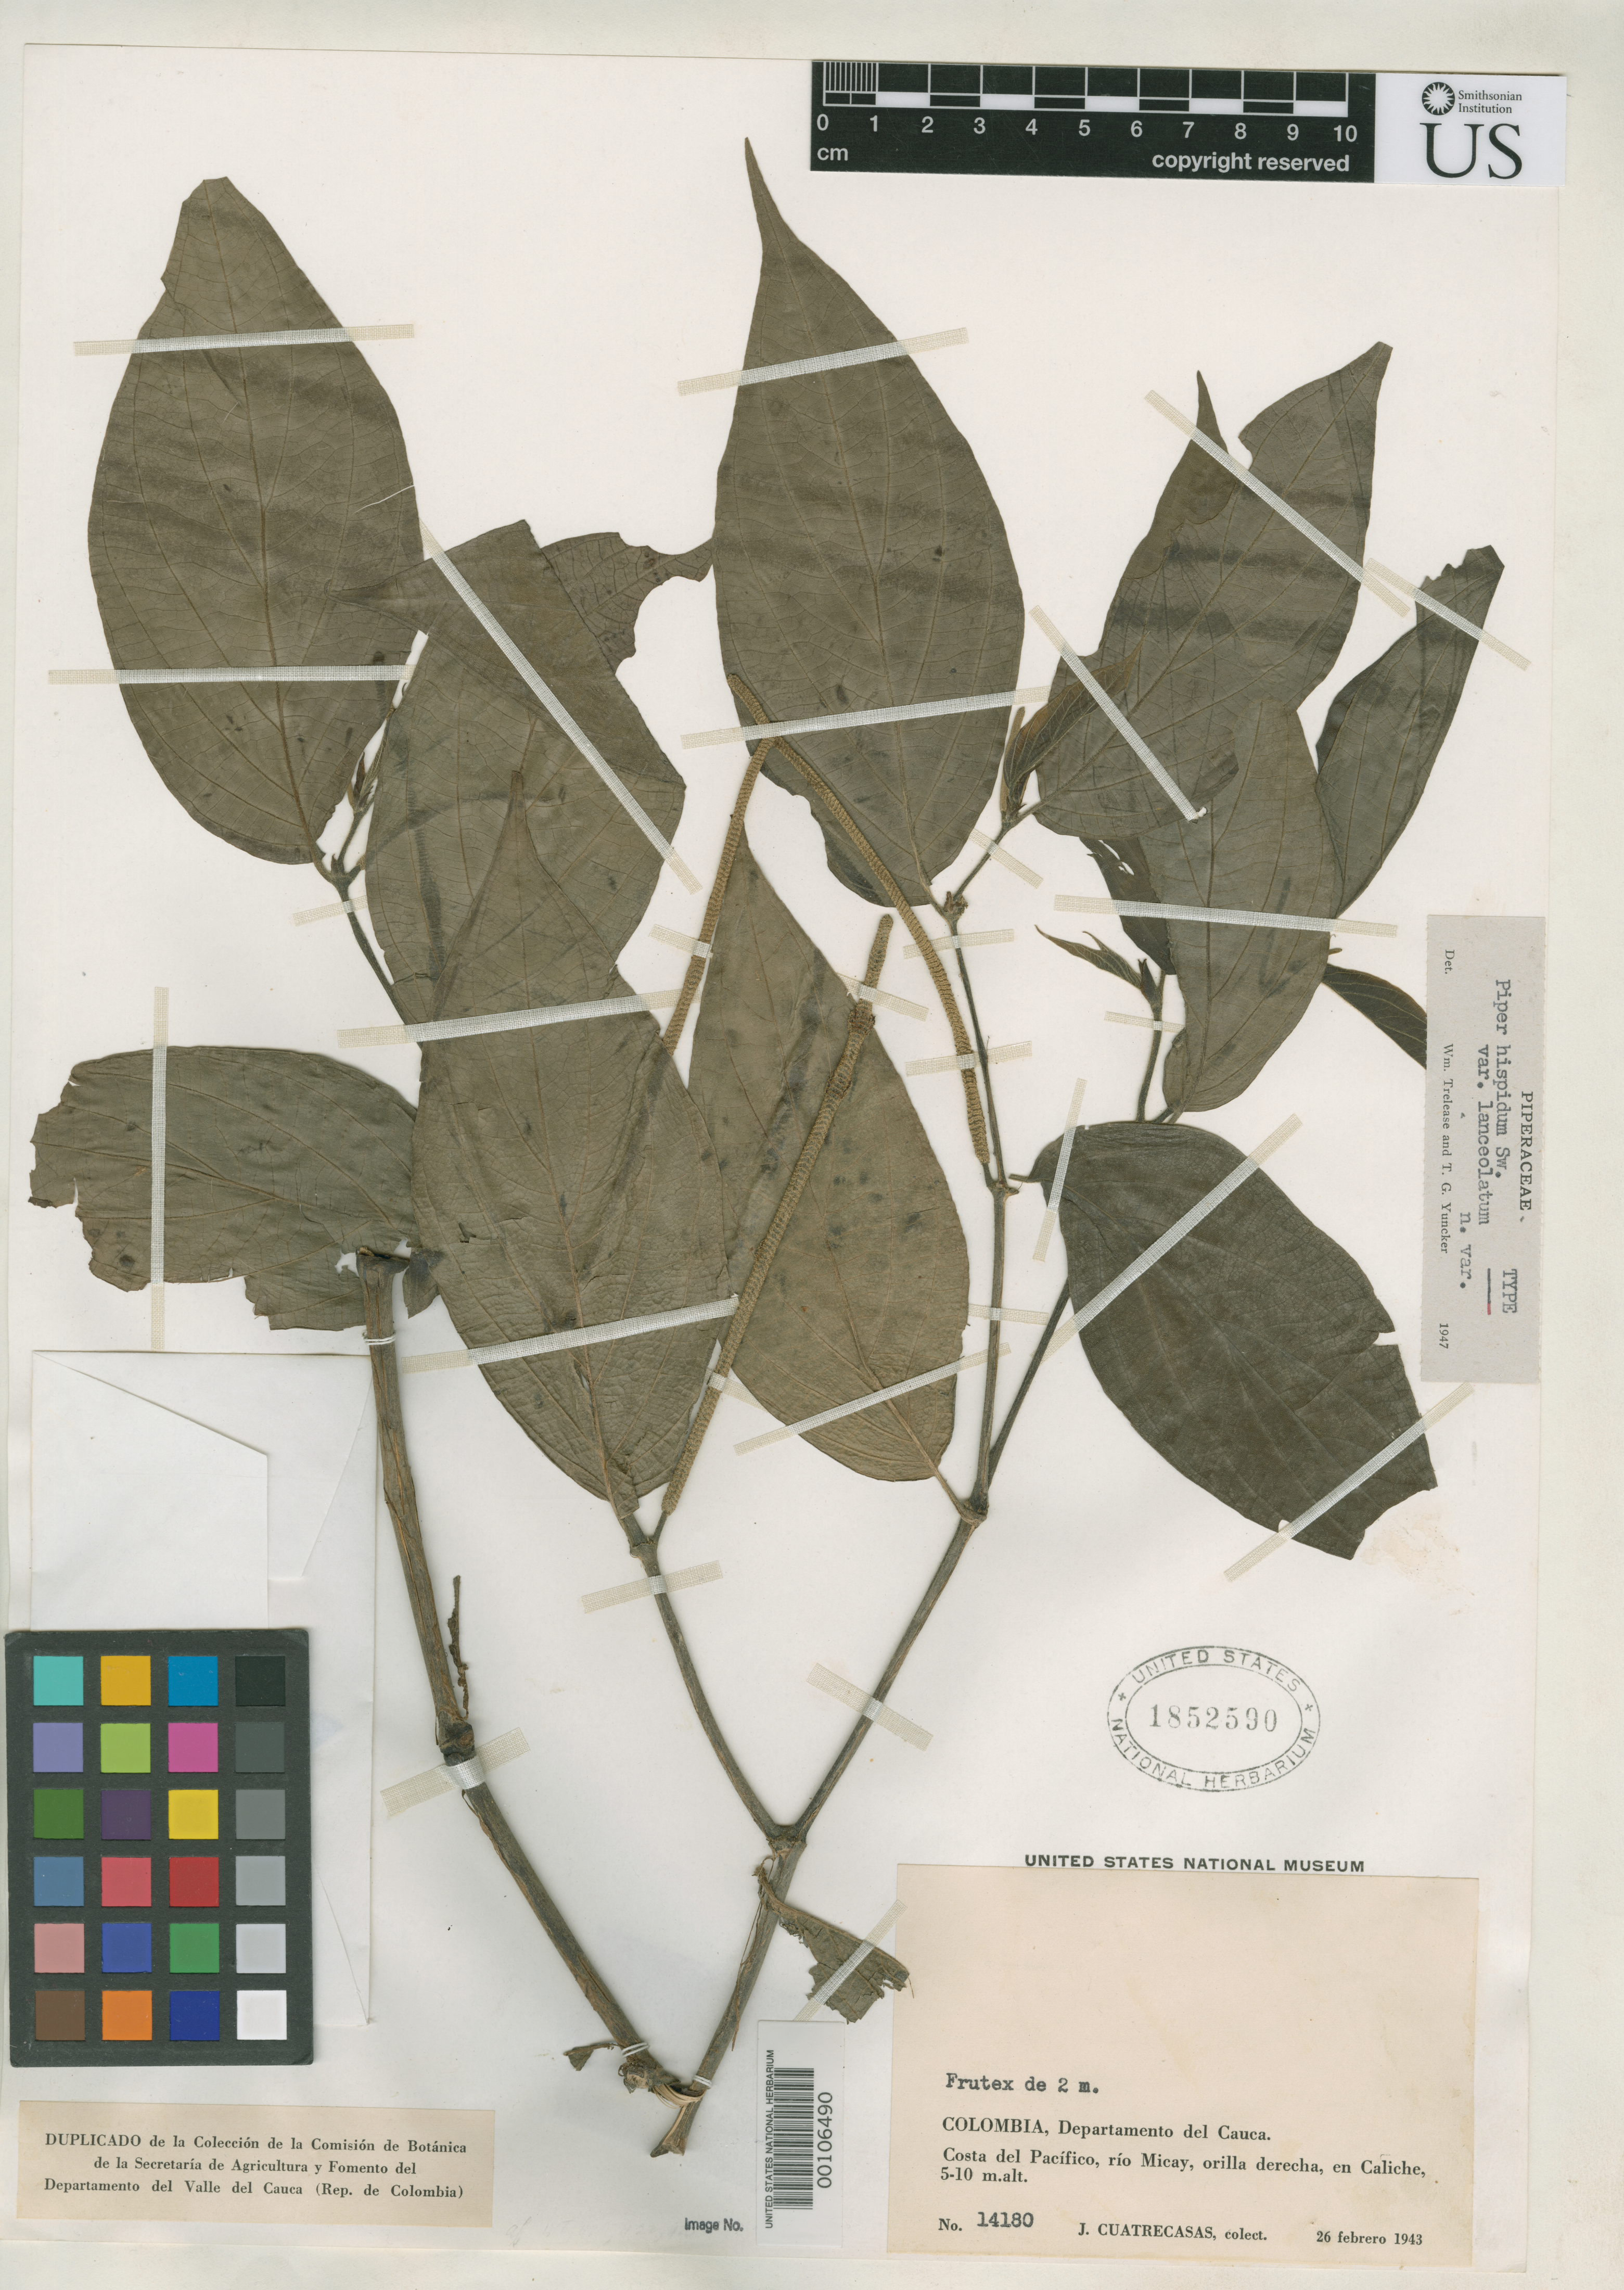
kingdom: Plantae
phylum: Tracheophyta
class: Magnoliopsida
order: Piperales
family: Piperaceae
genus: Piper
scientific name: Piper hispidum var. lanceolatum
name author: Trel. & Yunck.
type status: Holotype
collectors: J. Cuatrecasas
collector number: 14180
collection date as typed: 26 Feb 1943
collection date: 1943-02-26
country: Colombia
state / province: Cauca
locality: Rio Micay, Caliche.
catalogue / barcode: US 1852590